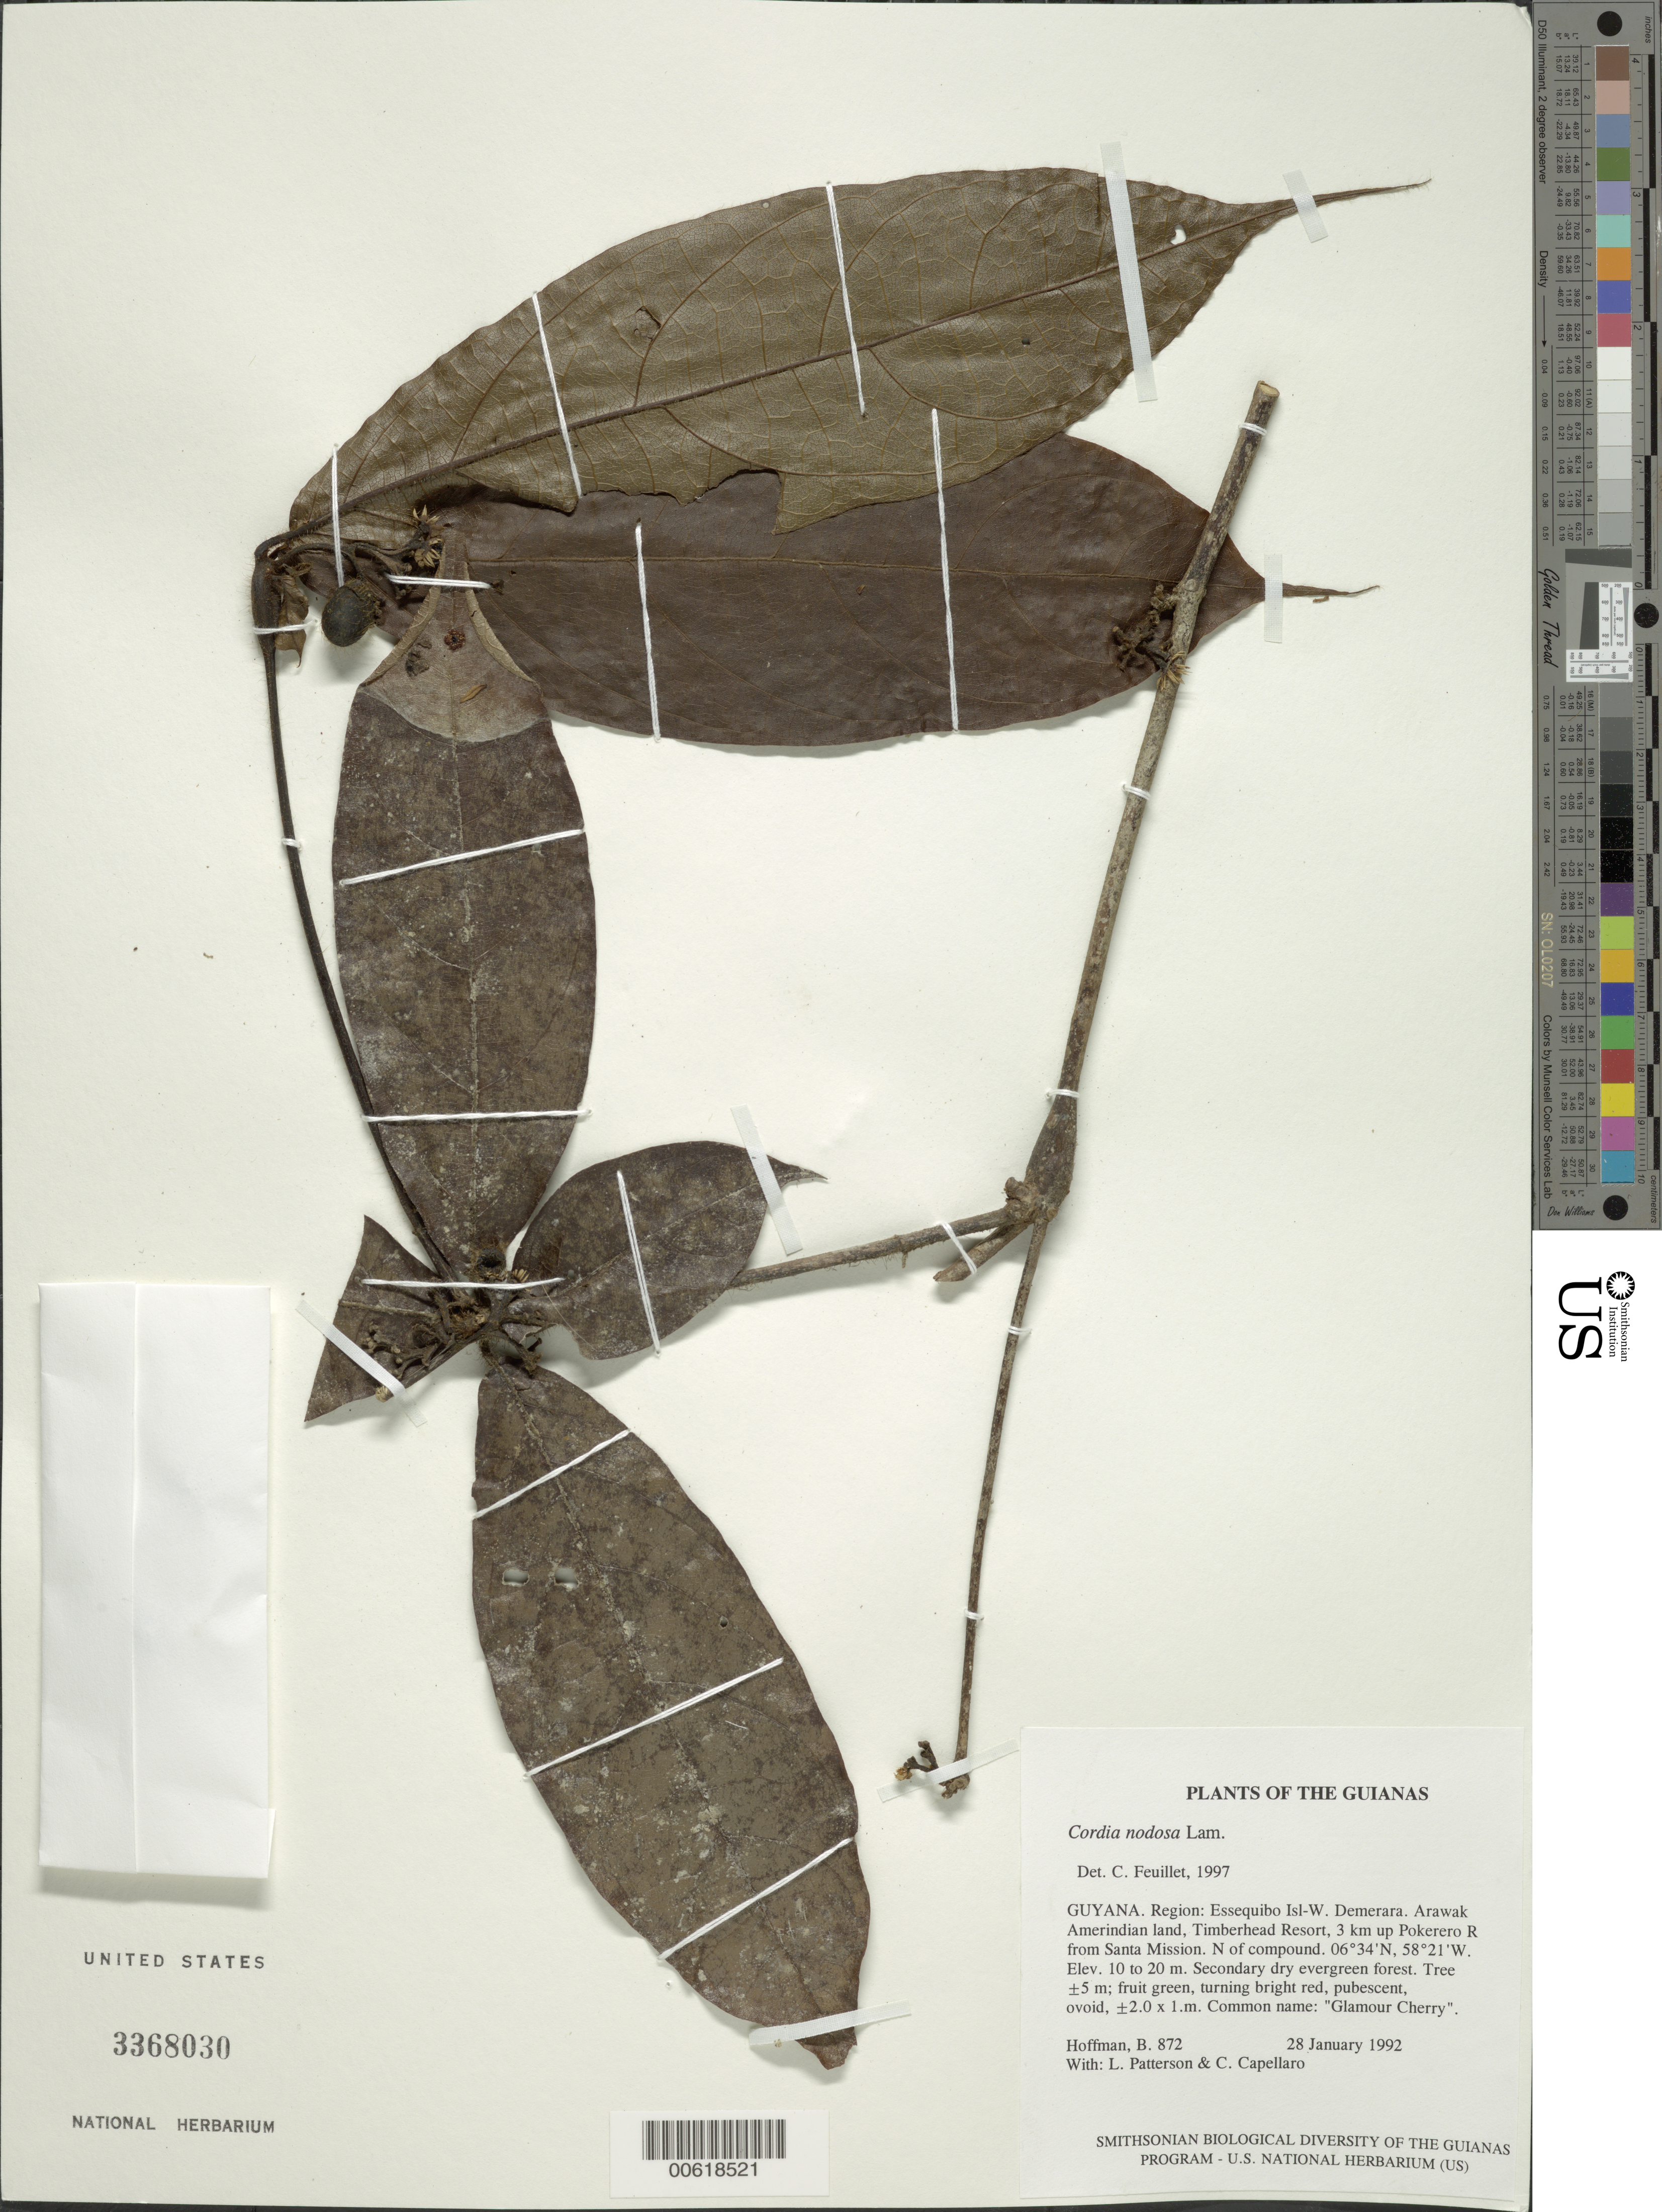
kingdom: Plantae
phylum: Tracheophyta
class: Magnoliopsida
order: Boraginales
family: Cordiaceae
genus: Cordia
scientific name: Cordia nodosa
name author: Lam.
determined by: Feuillet, C.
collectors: B. Hoffman, L. Patterson & C. Capellaro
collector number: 872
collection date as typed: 28 January 1992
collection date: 1992-01-28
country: Guyana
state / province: Essequibo Isl-W. Demerara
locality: Arawak Amerindian land, Timberhead Resort, 3 km up Pokerero River from Santa Mission. N of compound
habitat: Secondary dry evergreen forest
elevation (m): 10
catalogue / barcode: US 3368030